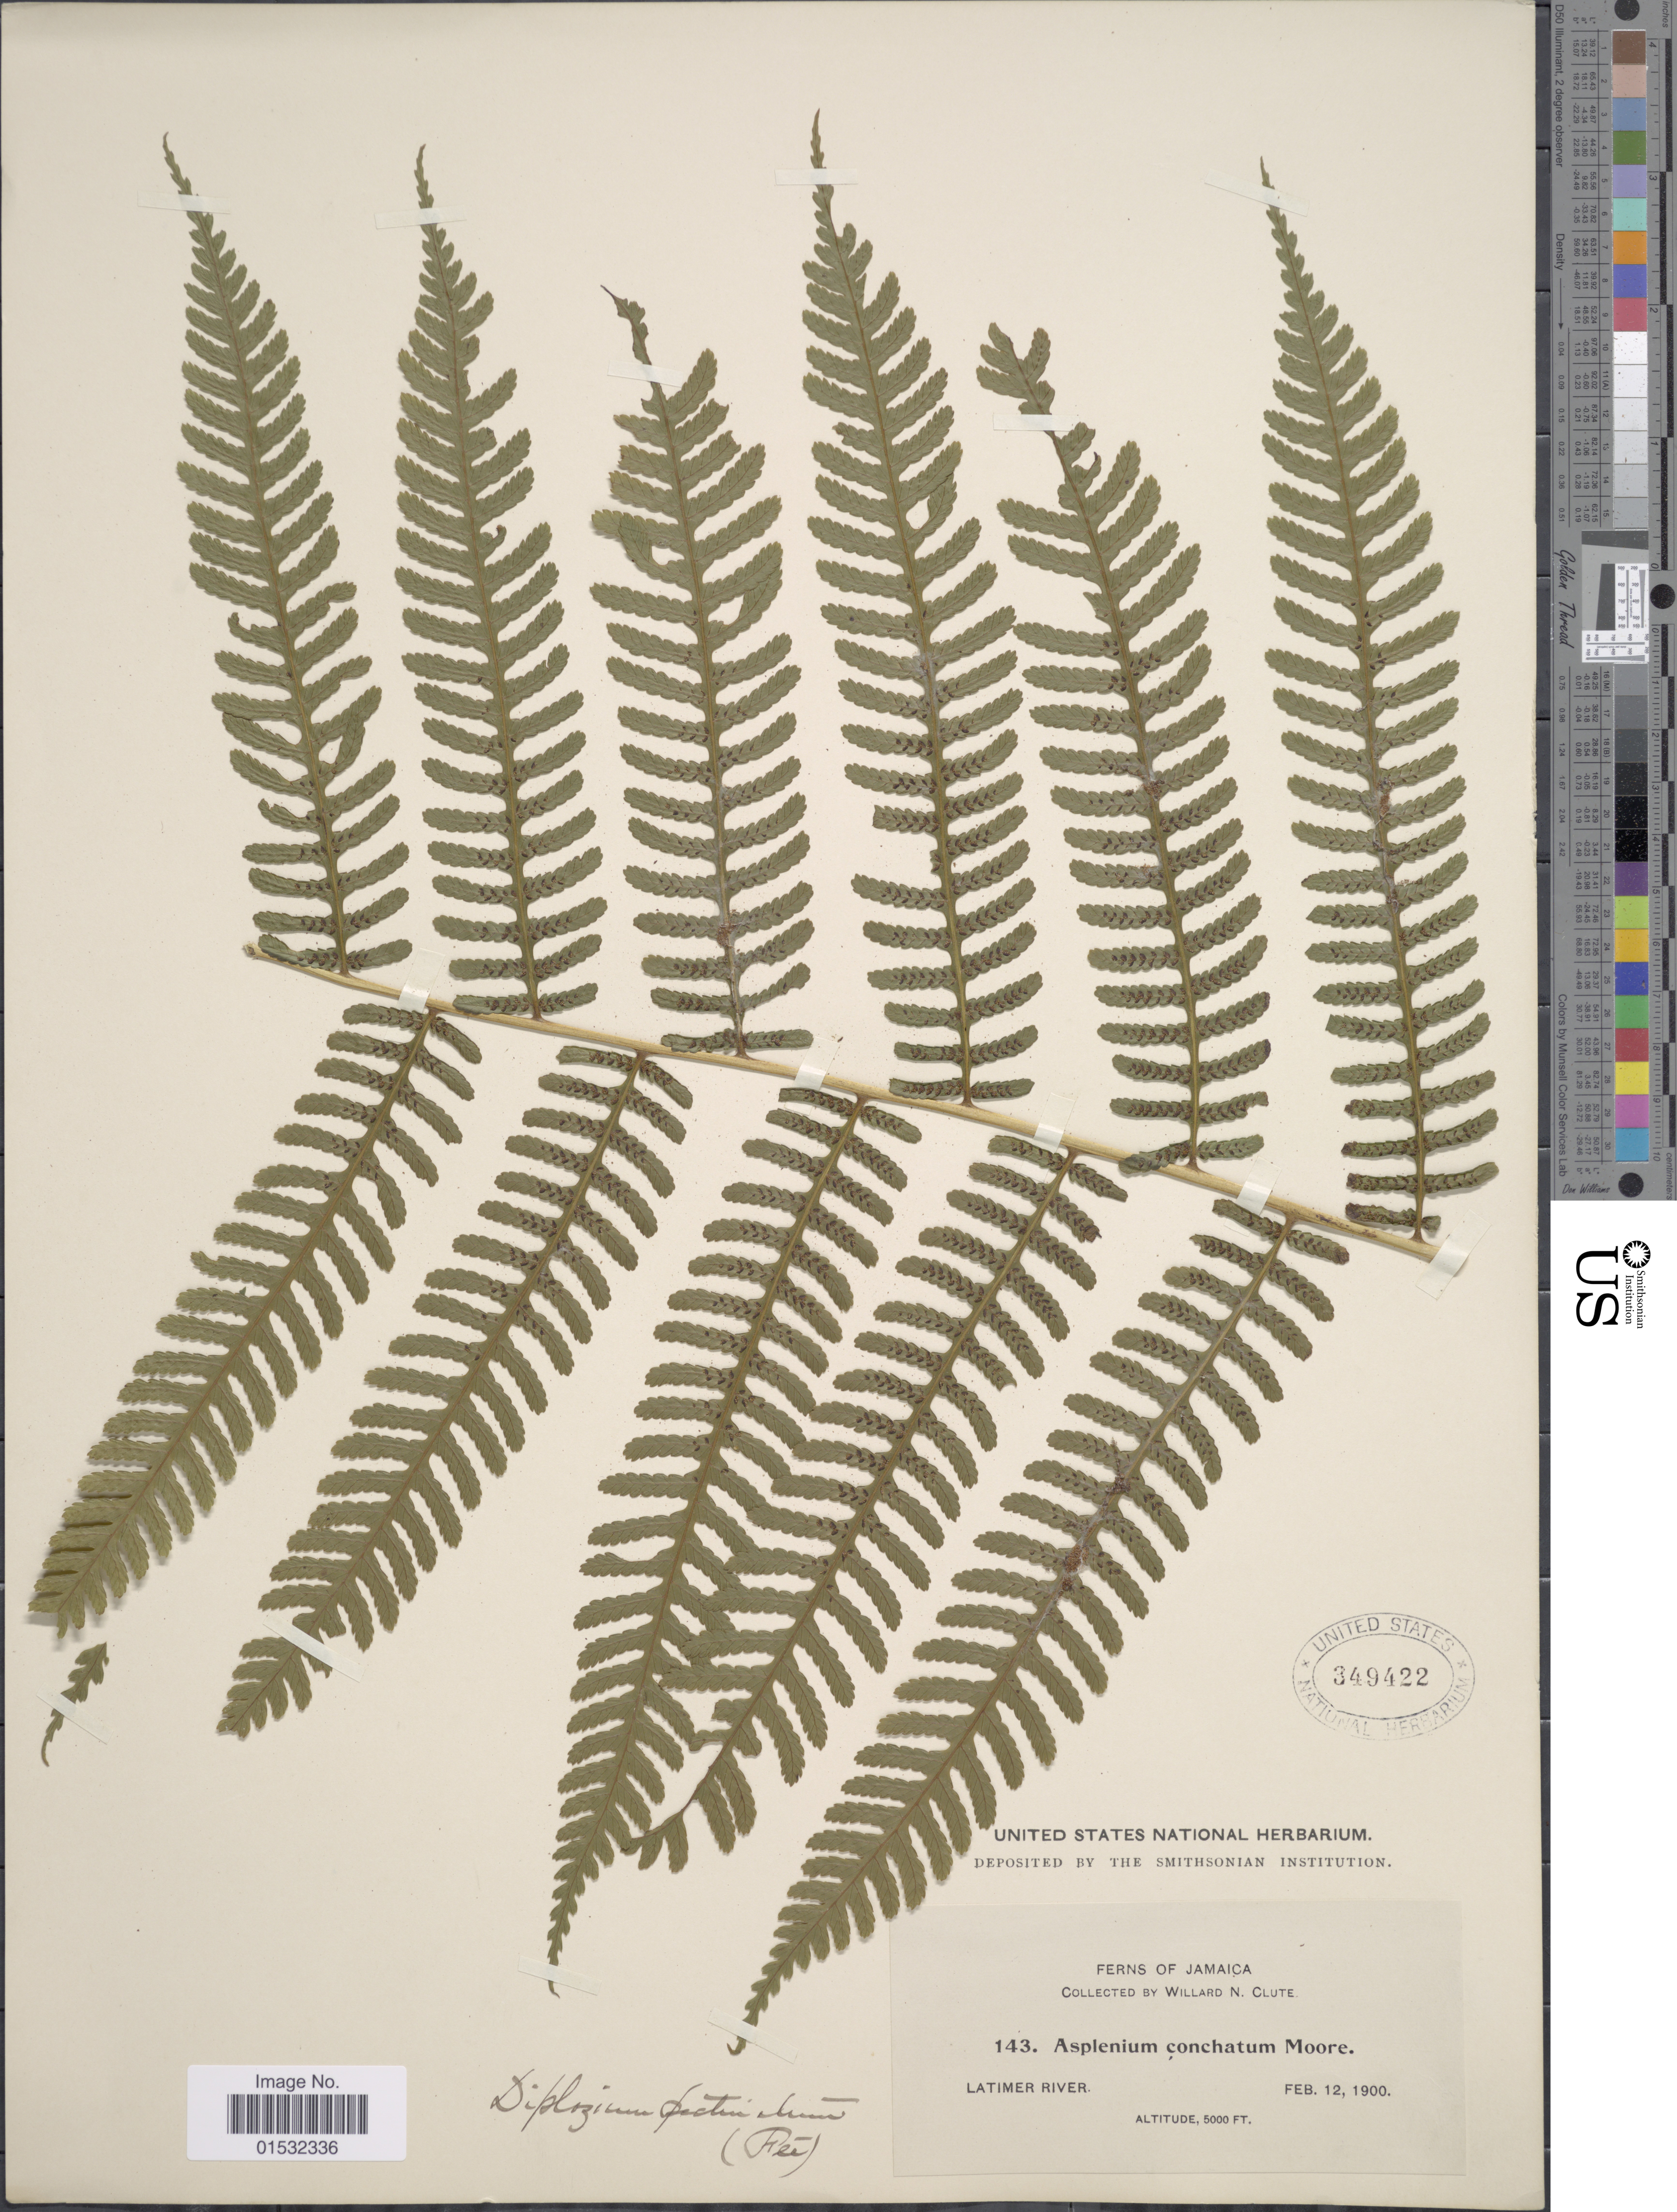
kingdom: Plantae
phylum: Tracheophyta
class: Polypodiopsida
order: Polypodiales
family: Athyriaceae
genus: Diplazium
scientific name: Diplazium pectinatum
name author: (Fée) C. Chr.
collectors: W. N. Clute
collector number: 143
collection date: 1900-02-12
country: Jamaica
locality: Latimer River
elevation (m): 1524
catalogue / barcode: US 349422